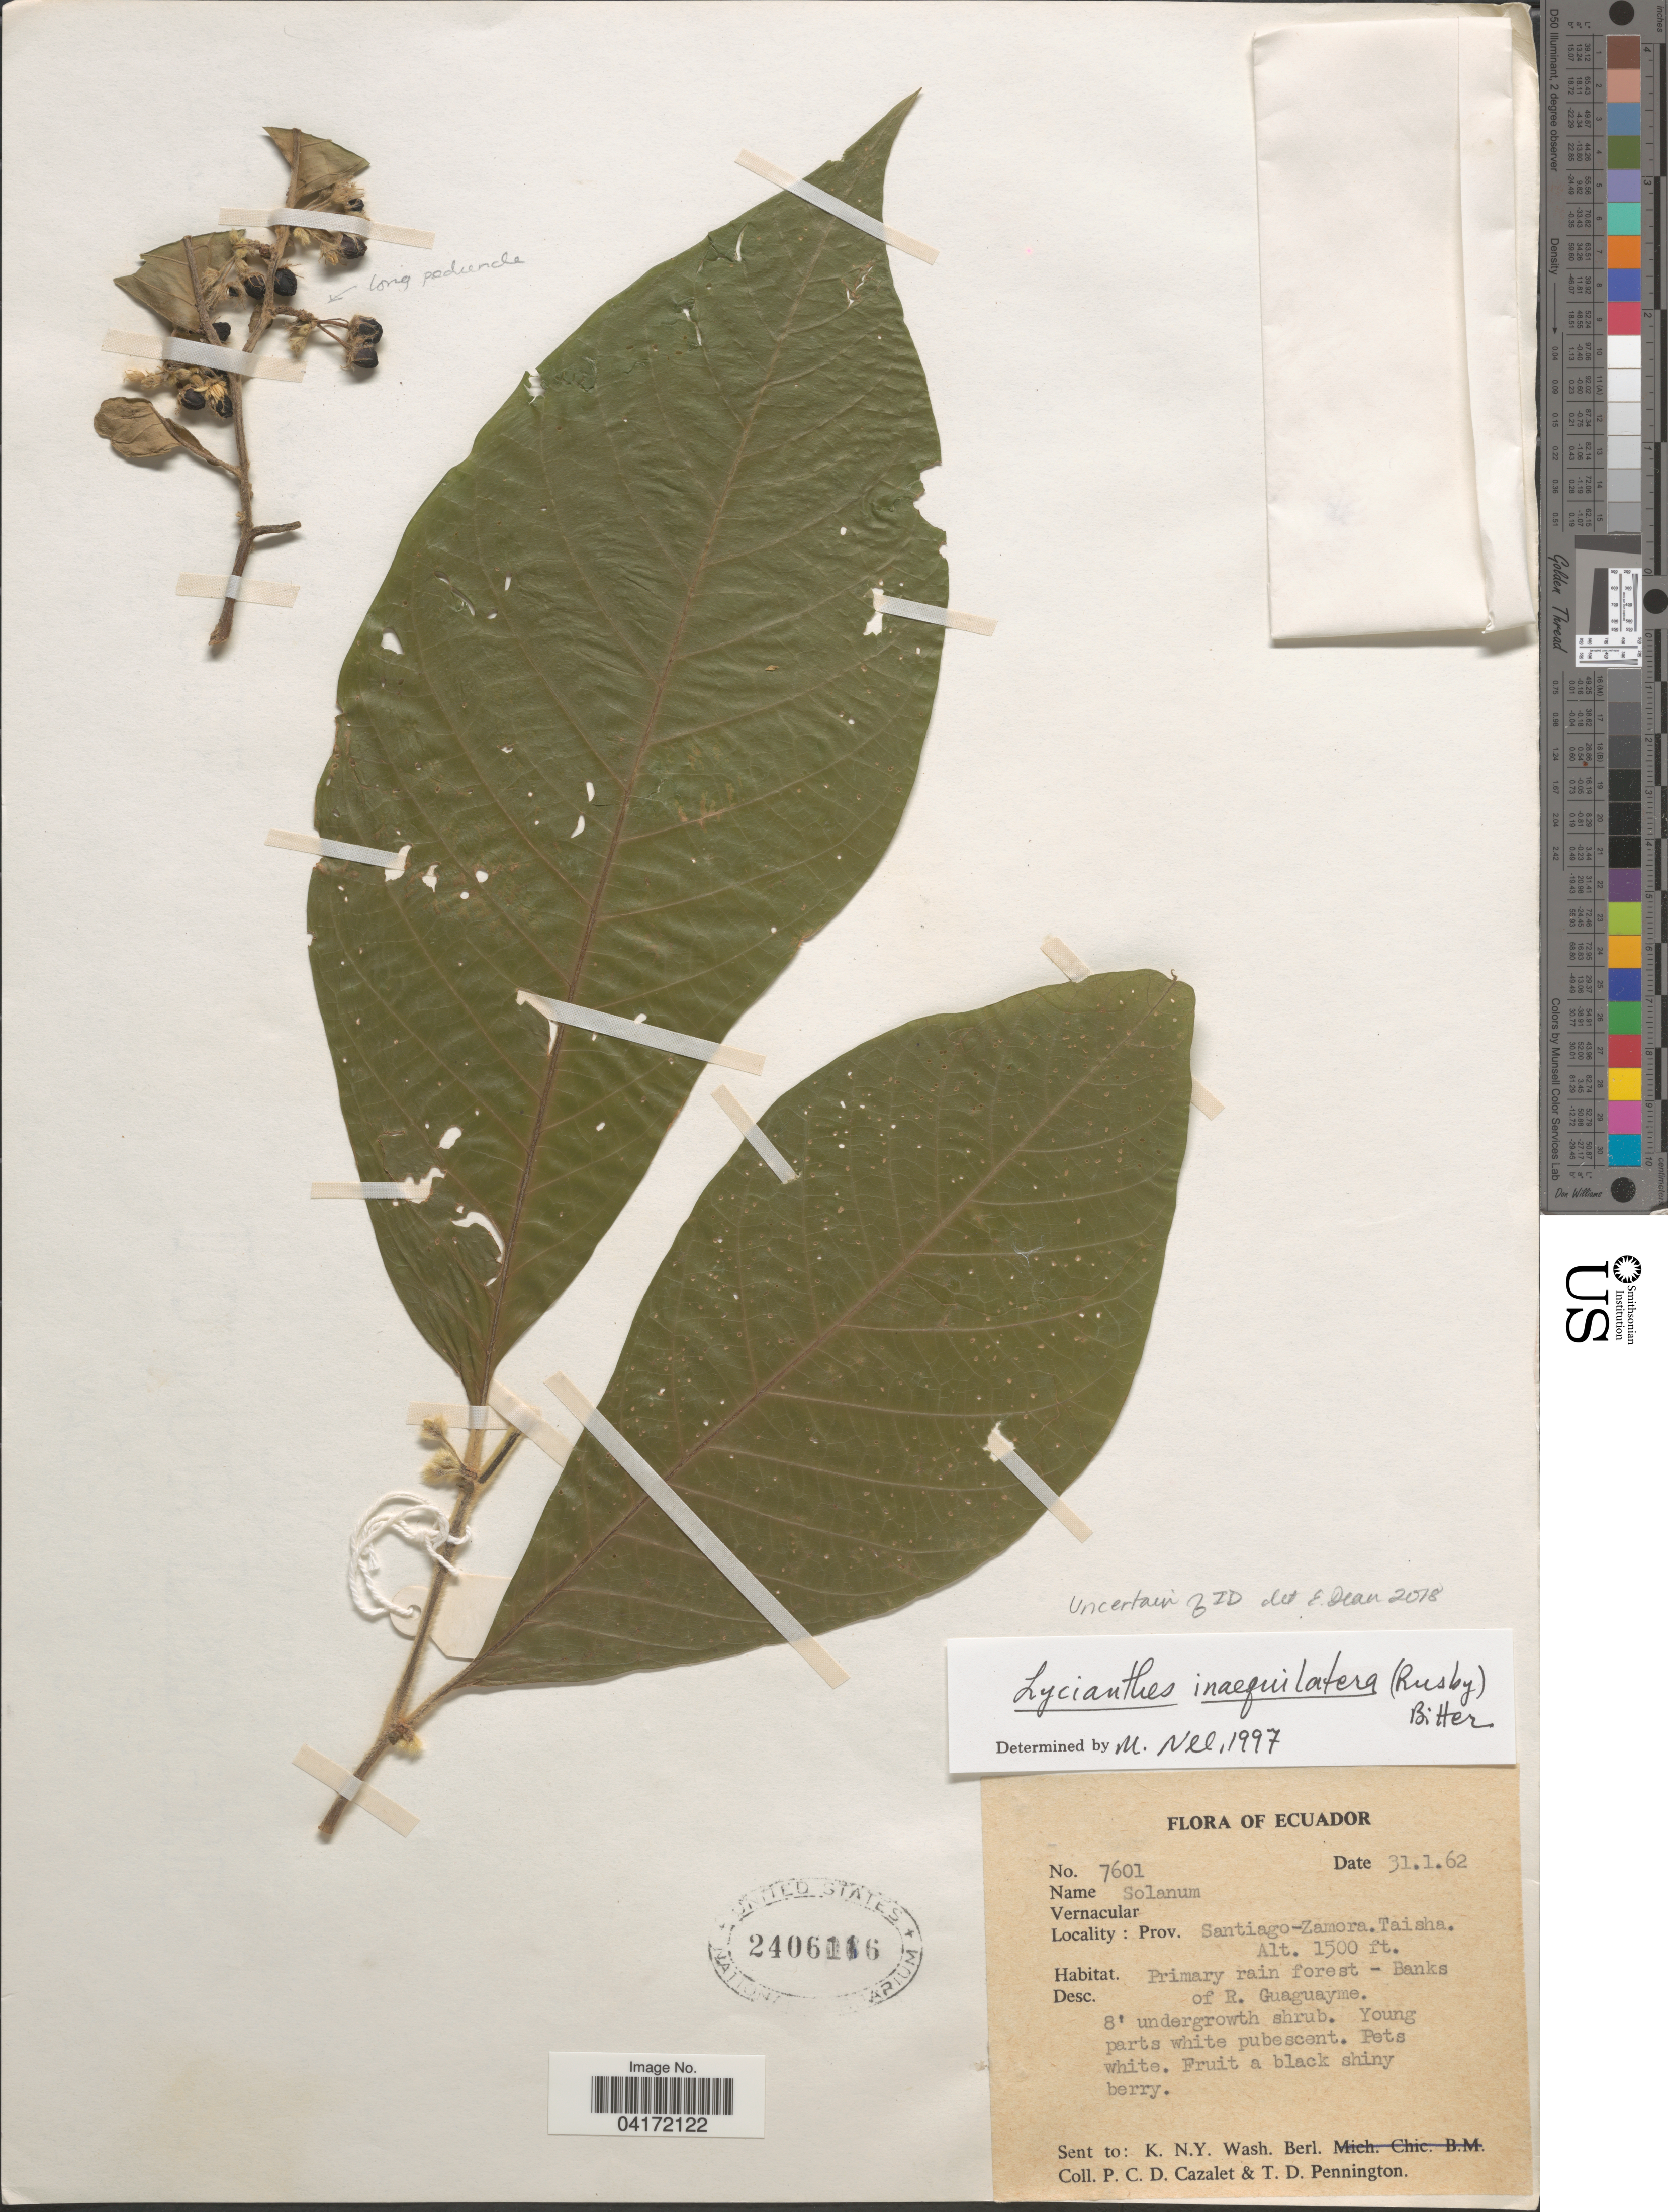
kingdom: Plantae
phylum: Tracheophyta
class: Magnoliopsida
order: Solanales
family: Solanaceae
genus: Lycianthes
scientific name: Lycianthes inaequilatera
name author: (Rusby) Bitter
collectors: P. C. D. Cazalet & T. D. Pennington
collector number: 7601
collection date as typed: Transcribed d/m/y: 31/1/62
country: Ecuador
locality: Prov. Santiago-Zamora. Taisha. Banks of R. Guaguayme.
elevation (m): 457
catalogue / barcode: US 2406116